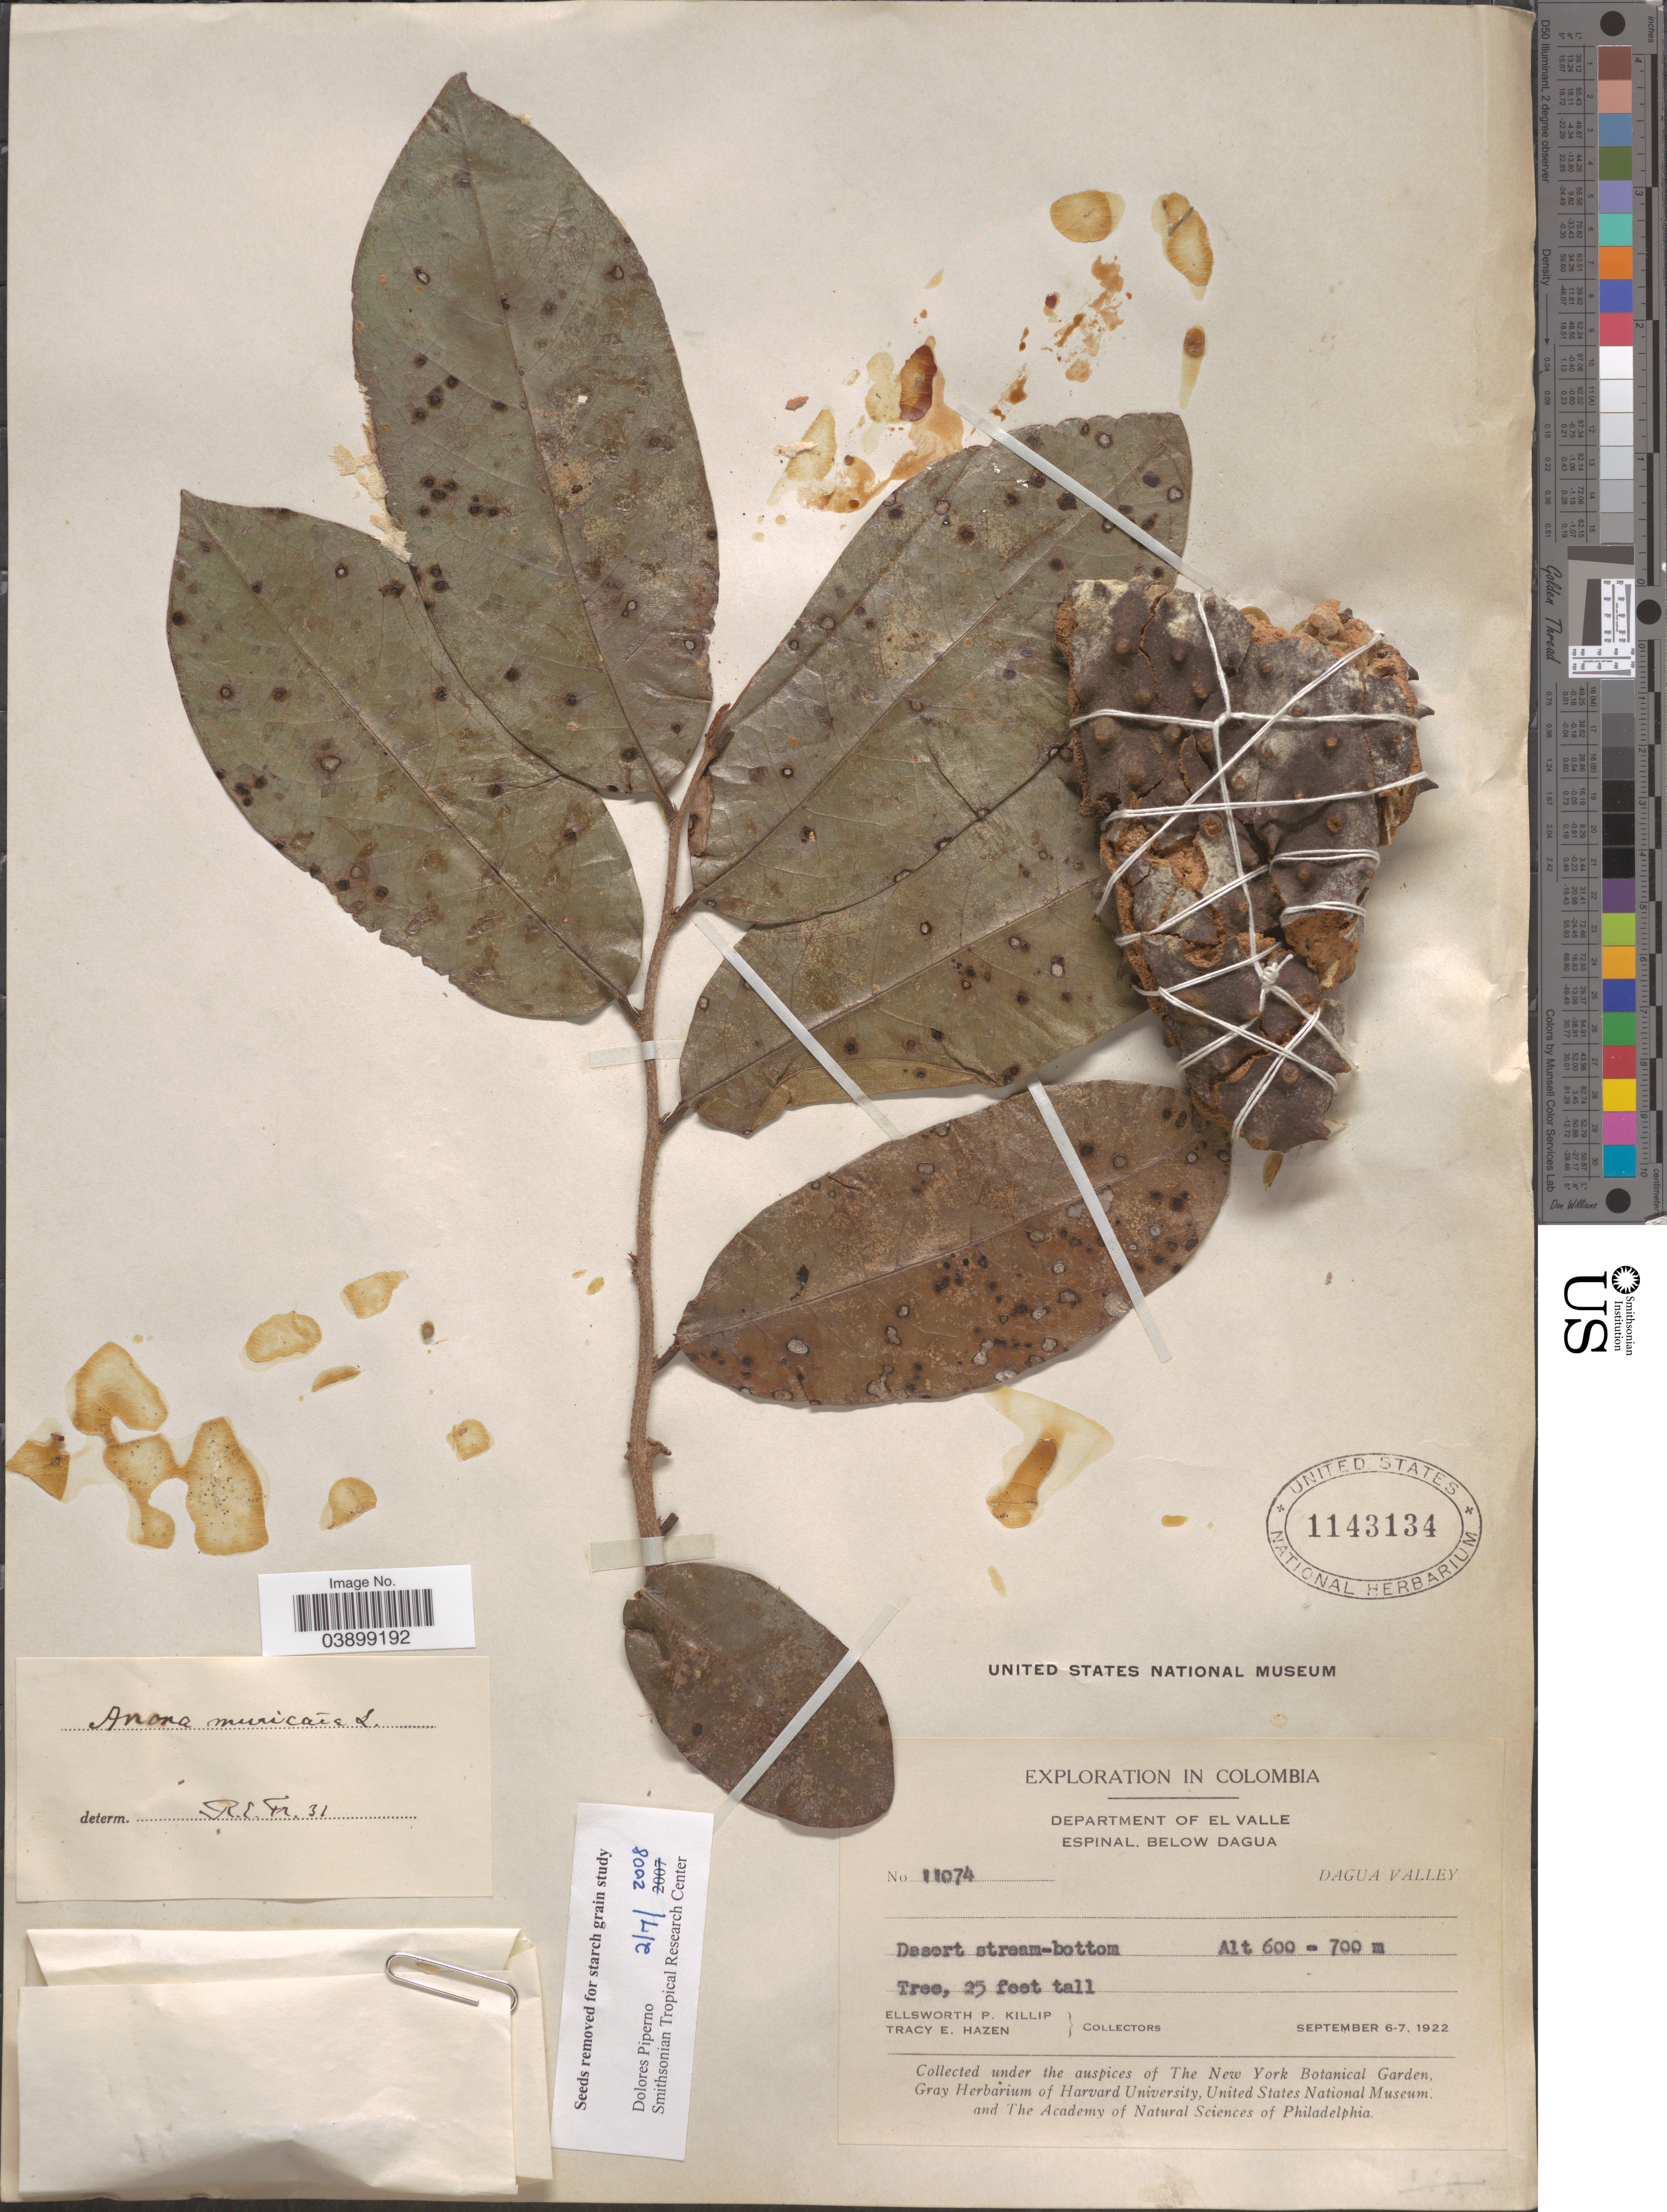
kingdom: Plantae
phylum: Tracheophyta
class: Magnoliopsida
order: Magnoliales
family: Annonaceae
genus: Annona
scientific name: Annona muricata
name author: L.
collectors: E. P. Killip & T. E. Hazen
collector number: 11074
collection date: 1922-09-06/1922-09-07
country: Colombia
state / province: Valle del Cauca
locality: Department of El Valle. Espinal, below Dagua. Dagua Valley.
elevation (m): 600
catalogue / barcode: US 1143134